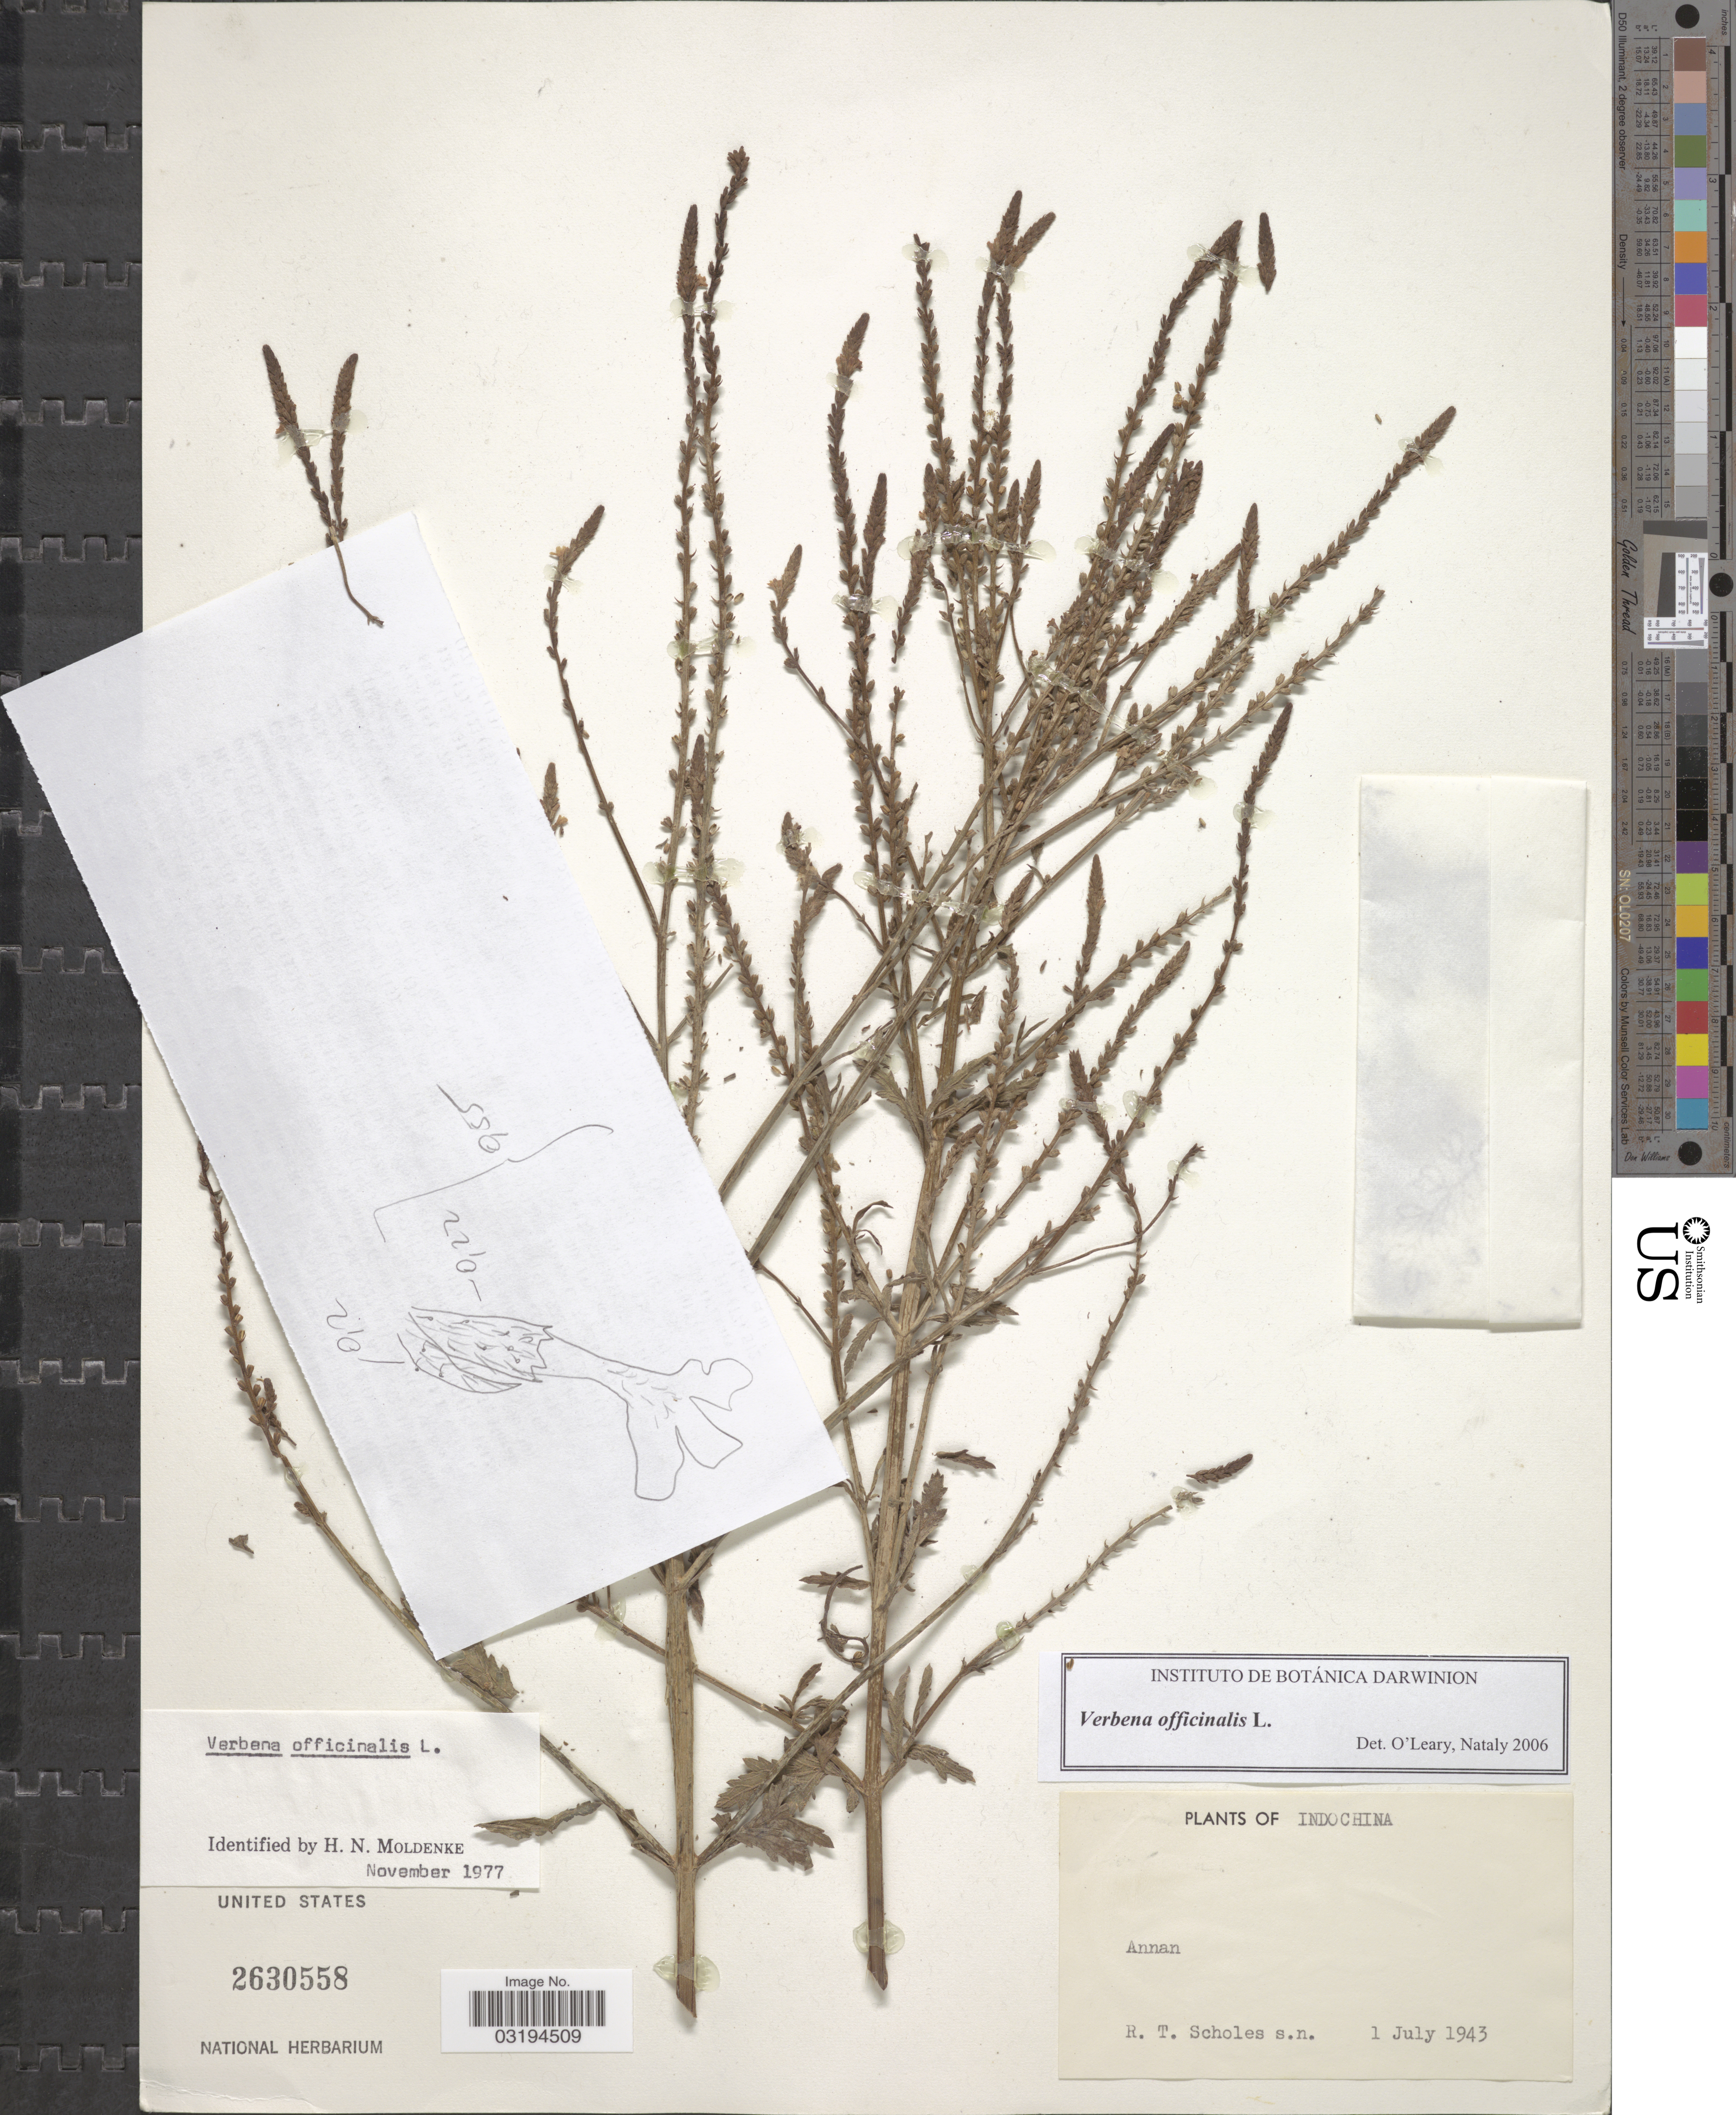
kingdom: Plantae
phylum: Tracheophyta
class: Magnoliopsida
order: Lamiales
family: Verbenaceae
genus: Verbena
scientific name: Verbena officinalis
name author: L.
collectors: R. Scholes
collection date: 1943-07-01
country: Vietnam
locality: Indochina. Annan.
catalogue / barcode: US 2630558